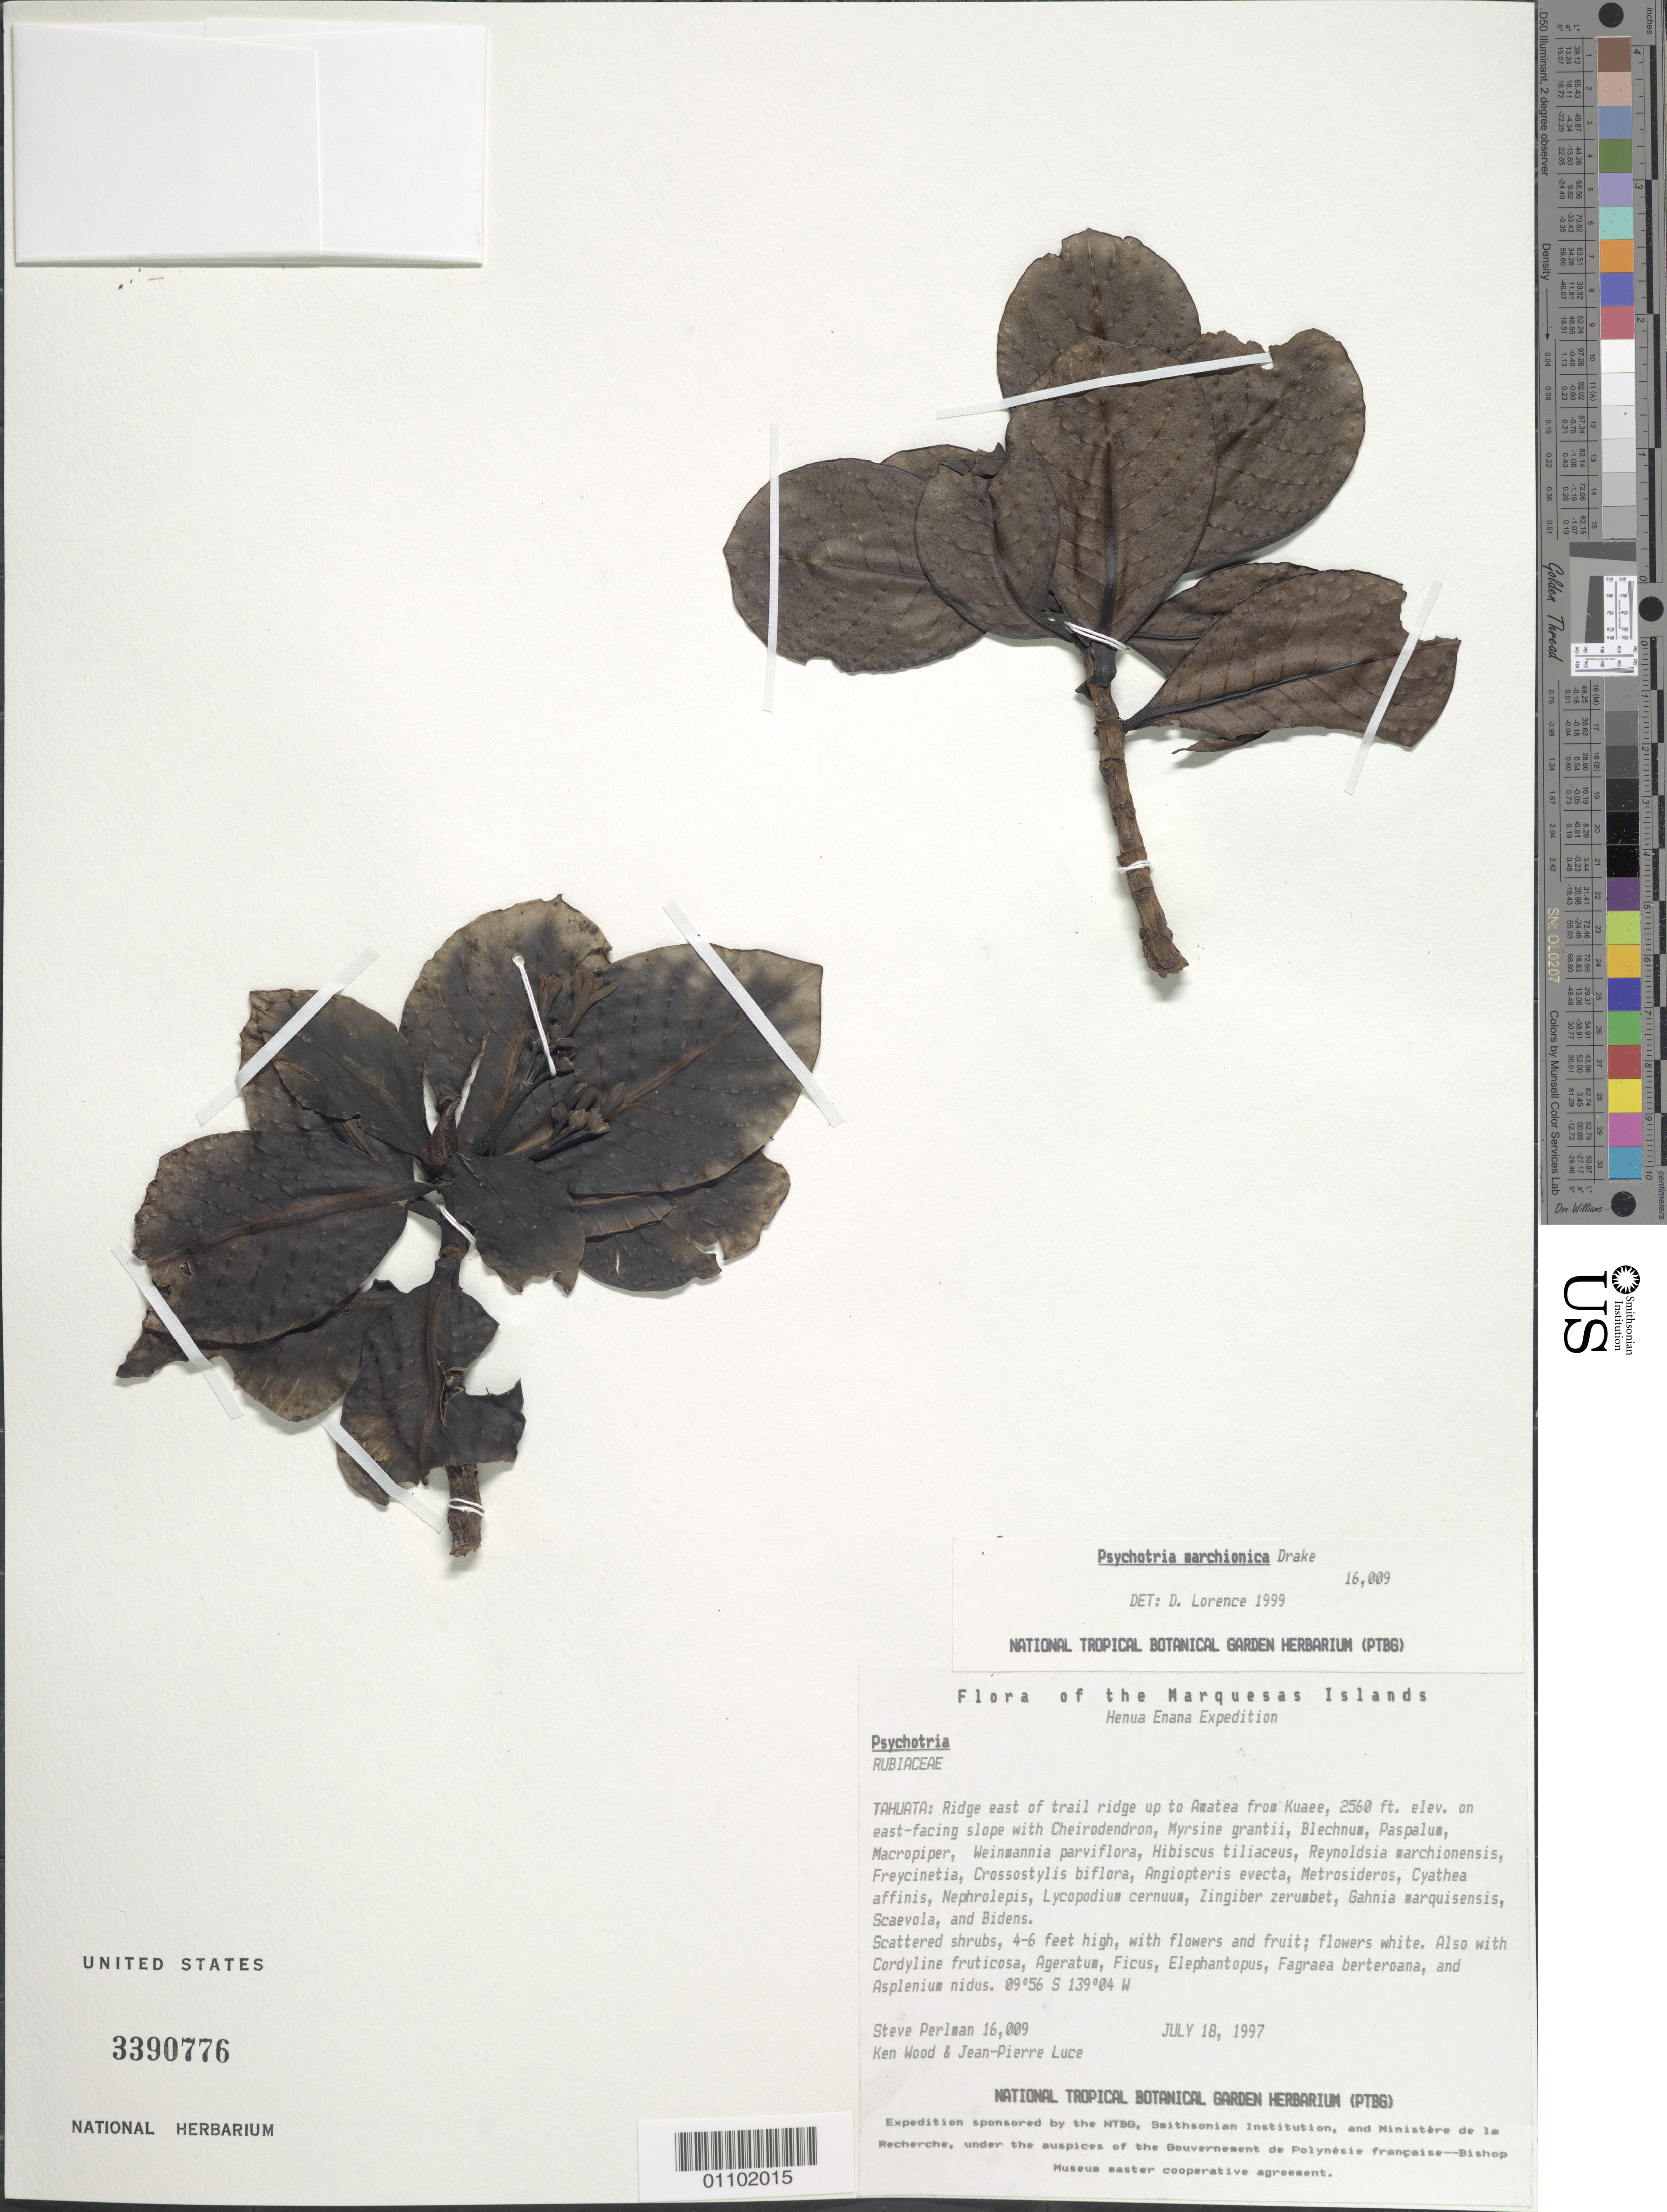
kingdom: Plantae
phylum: Tracheophyta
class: Magnoliopsida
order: Gentianales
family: Rubiaceae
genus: Psychotria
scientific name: Psychotria marchionica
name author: Drake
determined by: Lorence, David H., (PTBG), National Tropical Botanical Garden (UNITED STATES)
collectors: S. P. Perlman, K. R. Wood & J. Luce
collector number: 16009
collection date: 1997-07-18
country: French Polynesia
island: Tahuata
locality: Ridge E of trail ridge up to Amatea from Kuaee, E facing slope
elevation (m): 780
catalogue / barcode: US 3390776